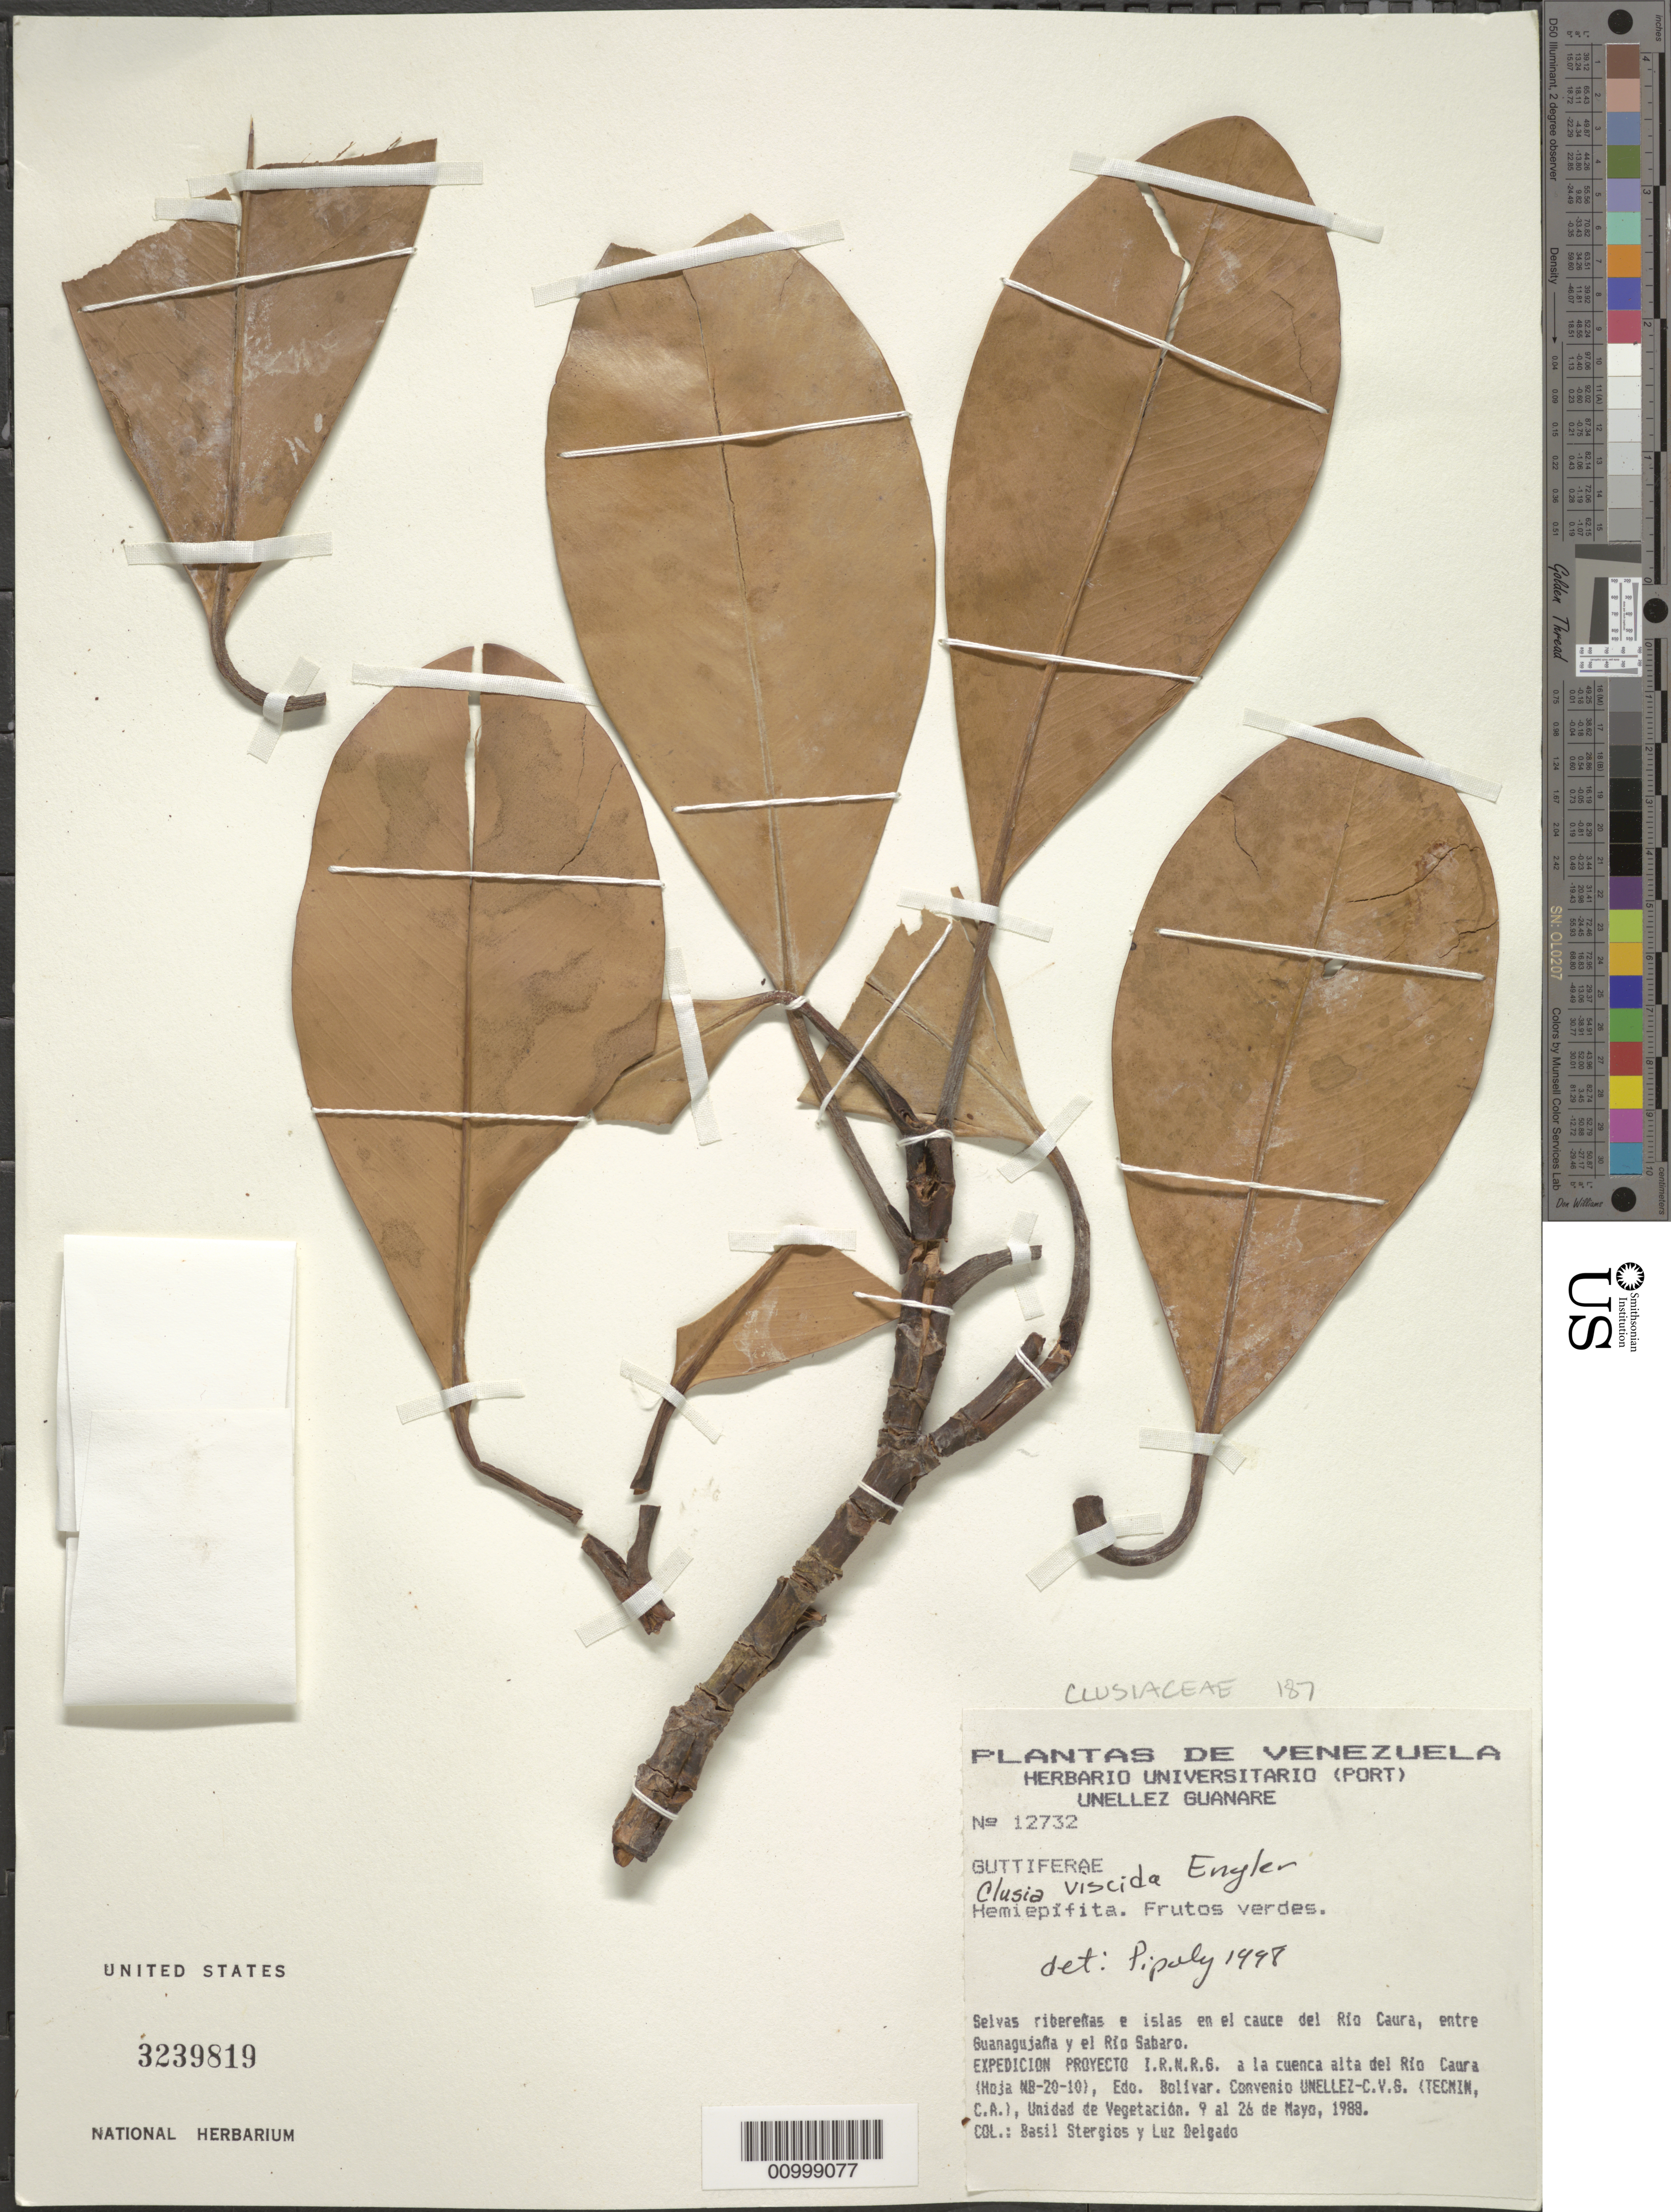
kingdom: Plantae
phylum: Tracheophyta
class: Magnoliopsida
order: Malpighiales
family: Clusiaceae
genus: Clusia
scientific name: Clusia viscida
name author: Engl.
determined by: Pipoly, J. J., III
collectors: B. G. Stergios & L. Delgado V.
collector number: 12732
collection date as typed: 9-May-88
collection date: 1988-05-09/1988-05-26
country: Venezuela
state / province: Bolívar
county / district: Sucre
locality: Rio Caura, entre Guanagujana y el Rio Sabaro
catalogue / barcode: US 3239819